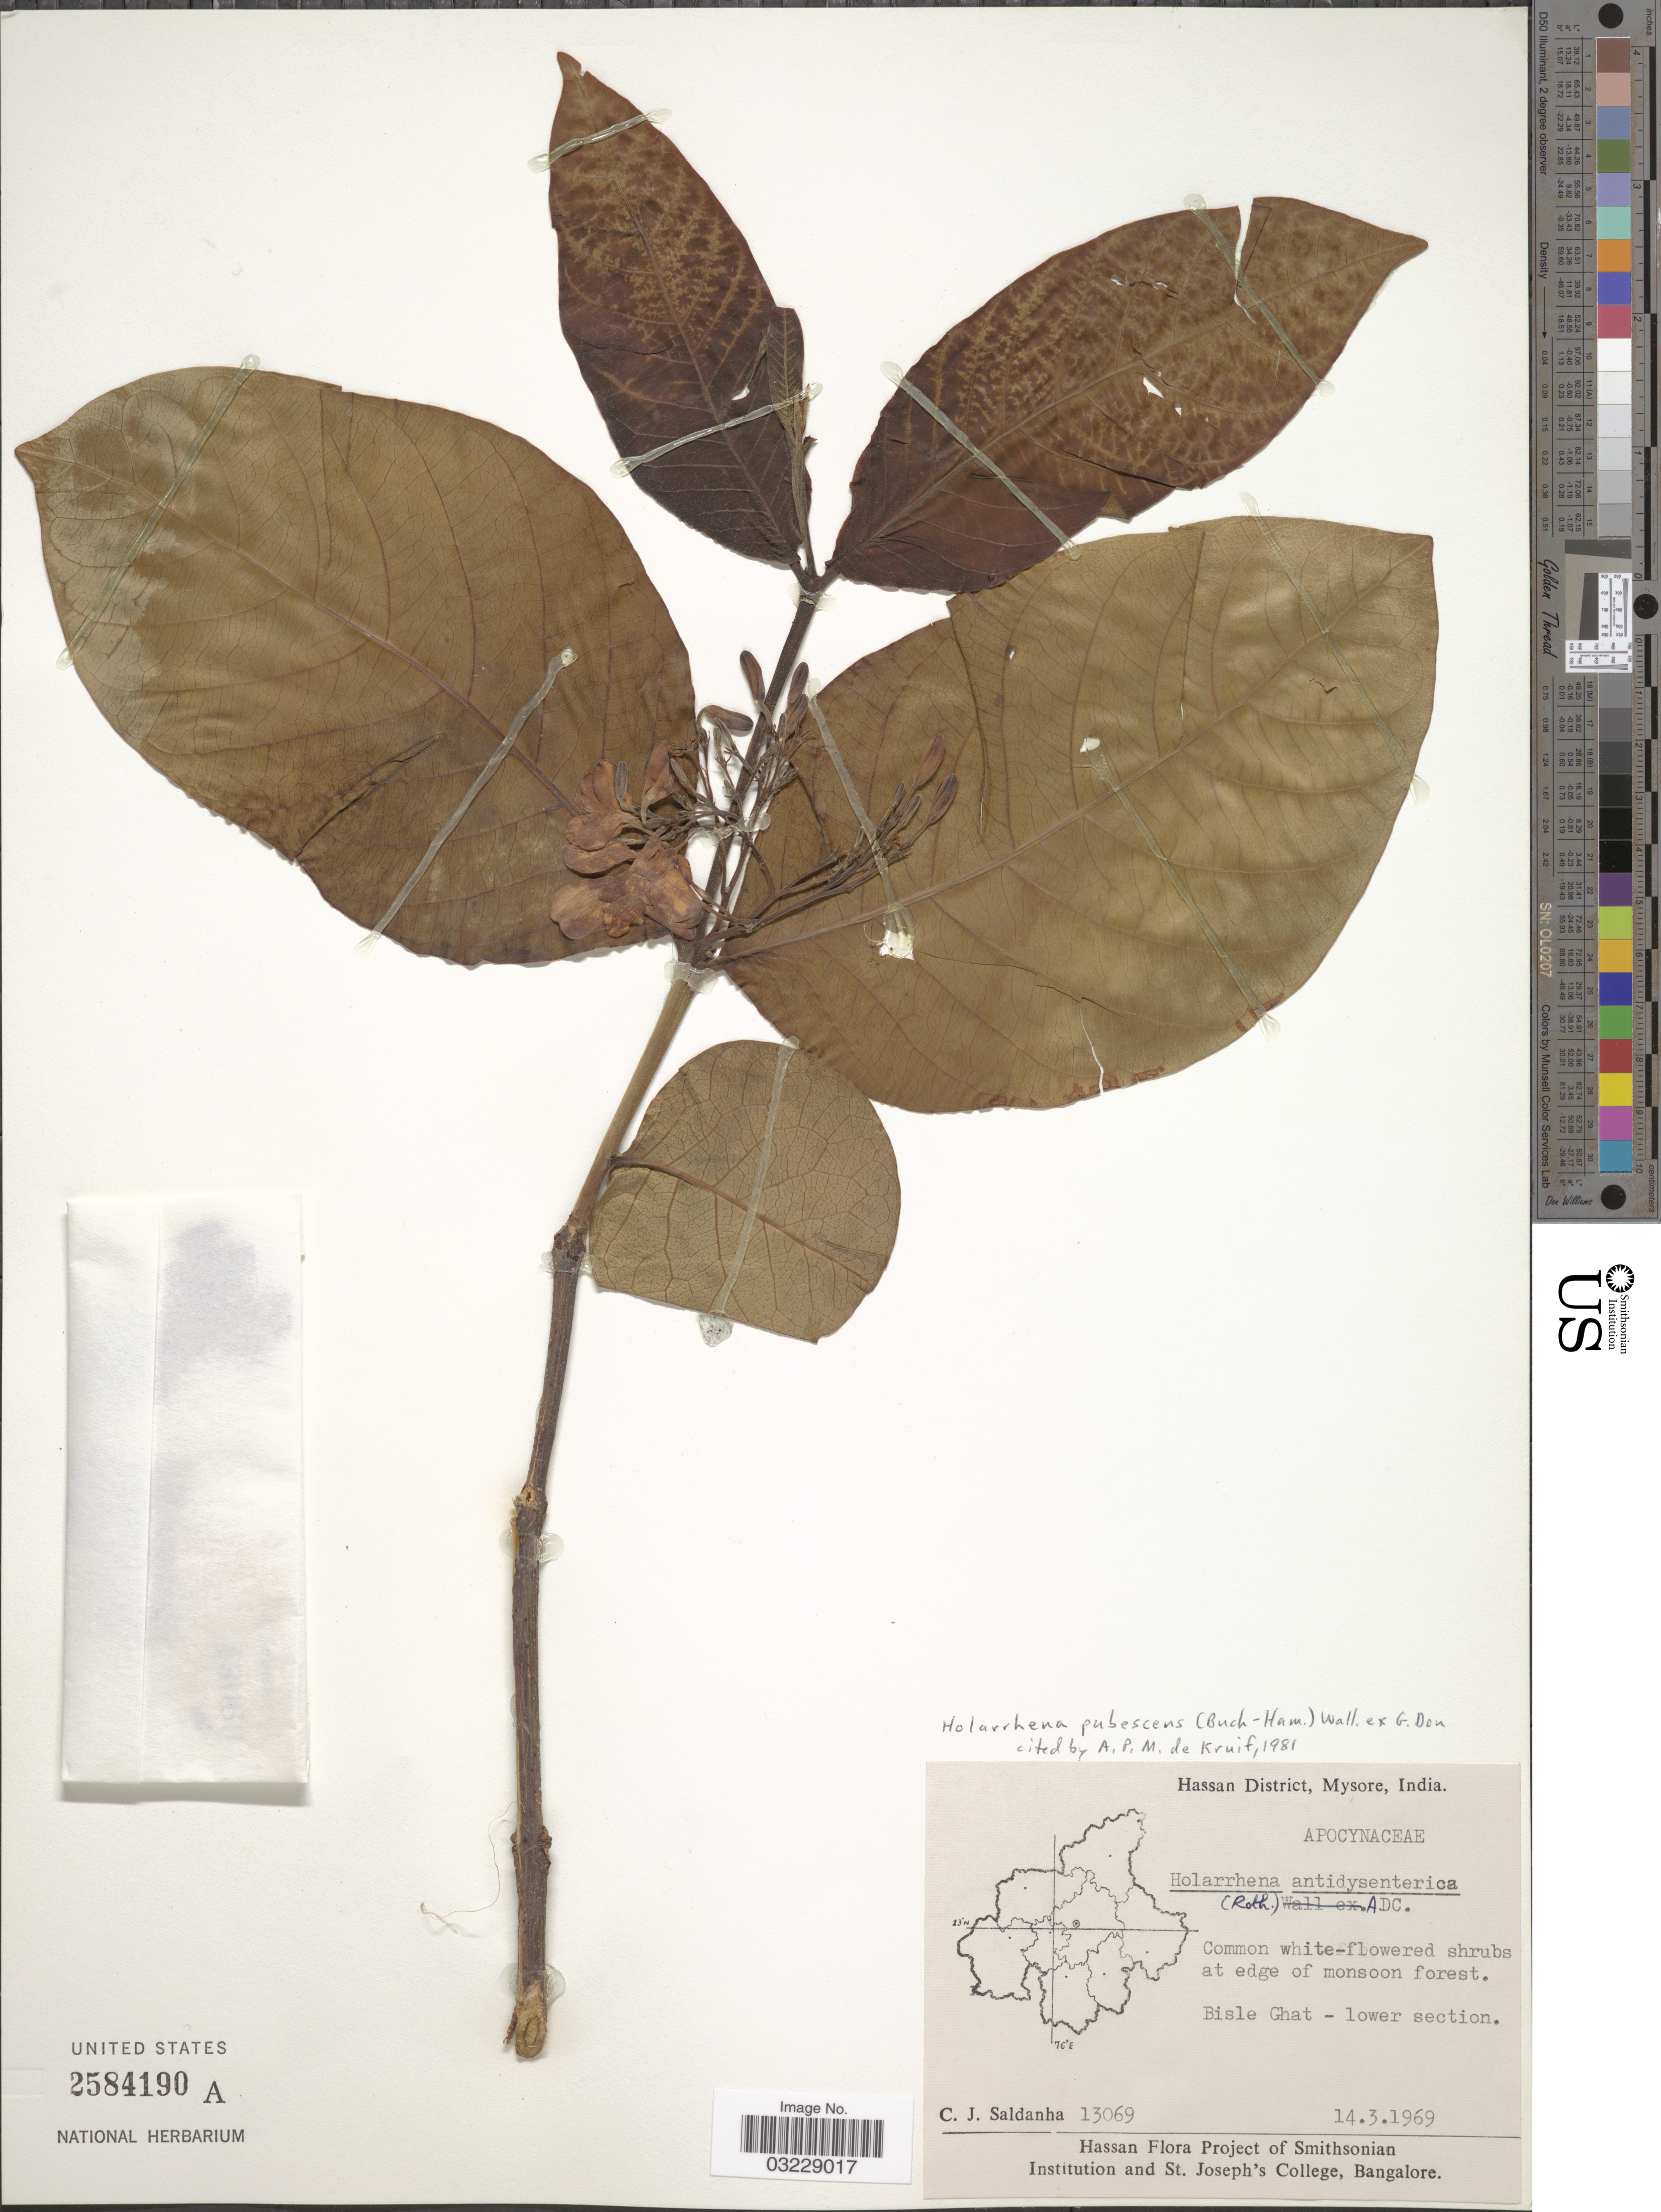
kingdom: Plantae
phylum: Tracheophyta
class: Magnoliopsida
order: Gentianales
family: Apocynaceae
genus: Holarrhena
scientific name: Holarrhena pubescens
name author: (Buch.-Ham.) Wall. ex G. Don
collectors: C. J. Saldanha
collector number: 13069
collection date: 1969-03-14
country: India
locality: Hassan District, Mysore. Bisle Ghat - lower section.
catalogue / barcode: US 2584190A